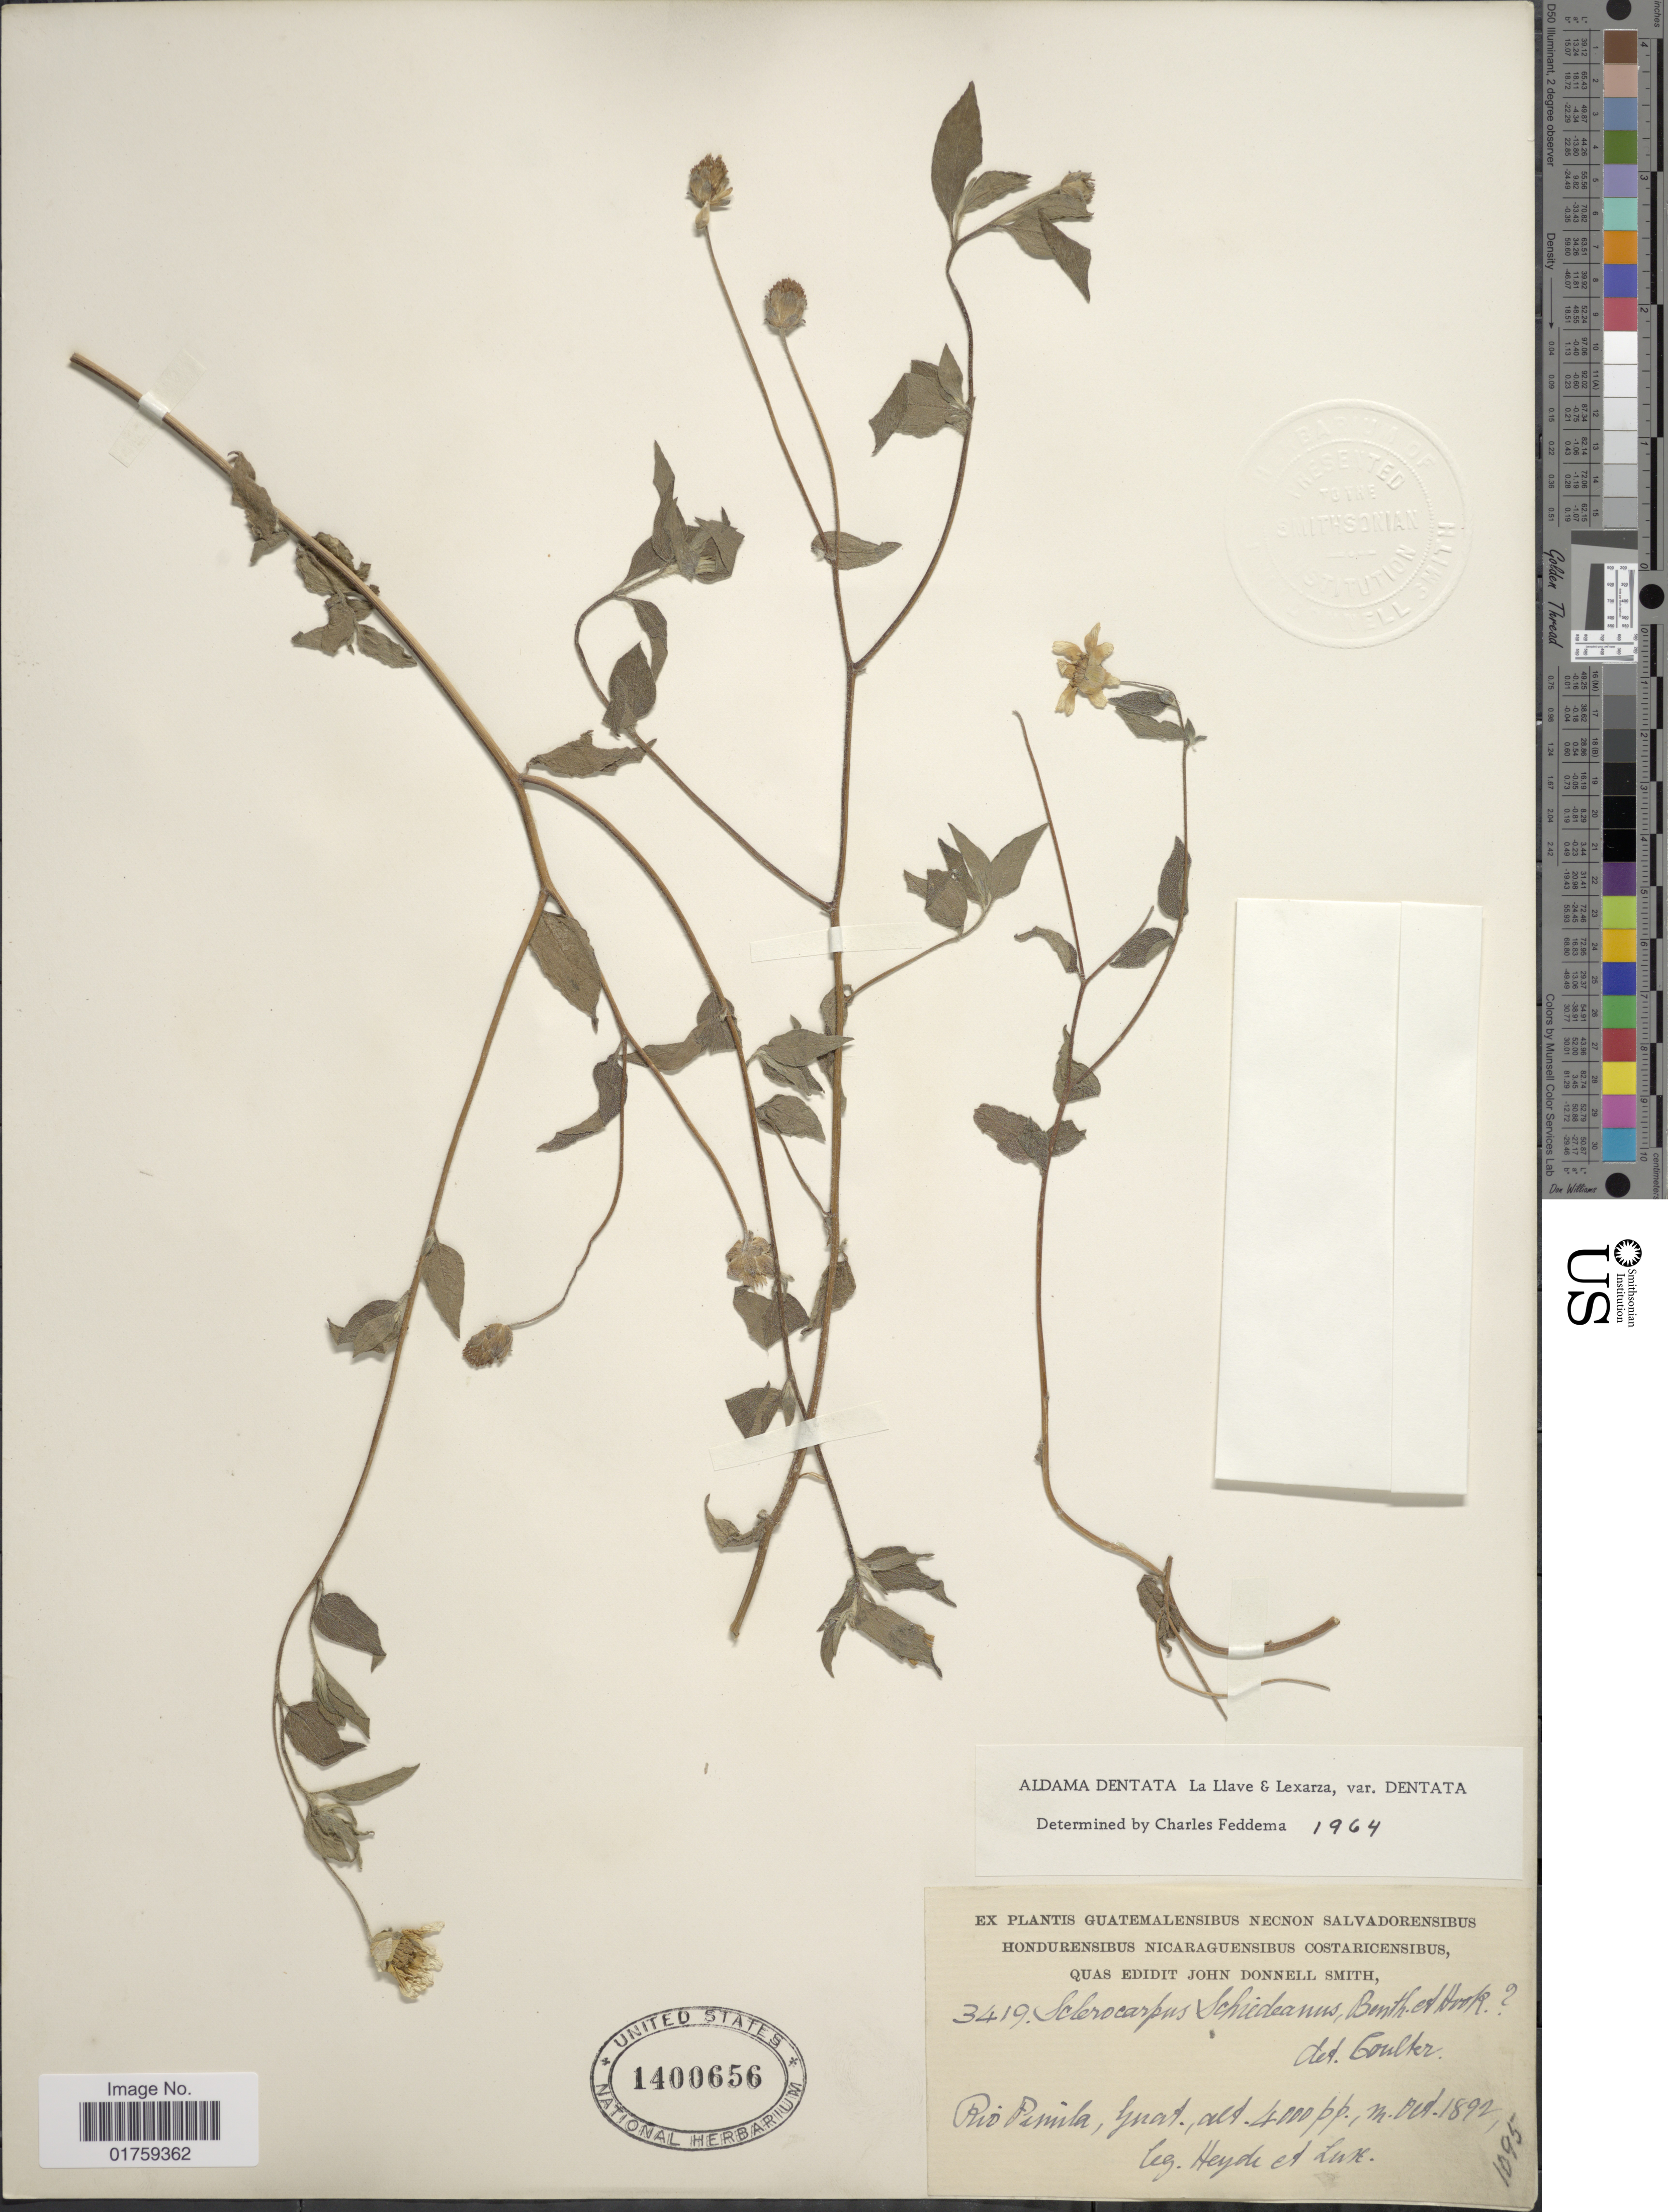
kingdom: Plantae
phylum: Tracheophyta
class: Magnoliopsida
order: Asterales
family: Asteraceae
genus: Sclerocarpus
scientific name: Sclerocarpus dentatus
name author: (La Llave) Benth. & Hook. f. ex Hemsl.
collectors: Heyde & Lux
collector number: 3419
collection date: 1892-10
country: Guatemala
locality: Rio Pinula, Guat.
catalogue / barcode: US 1400656